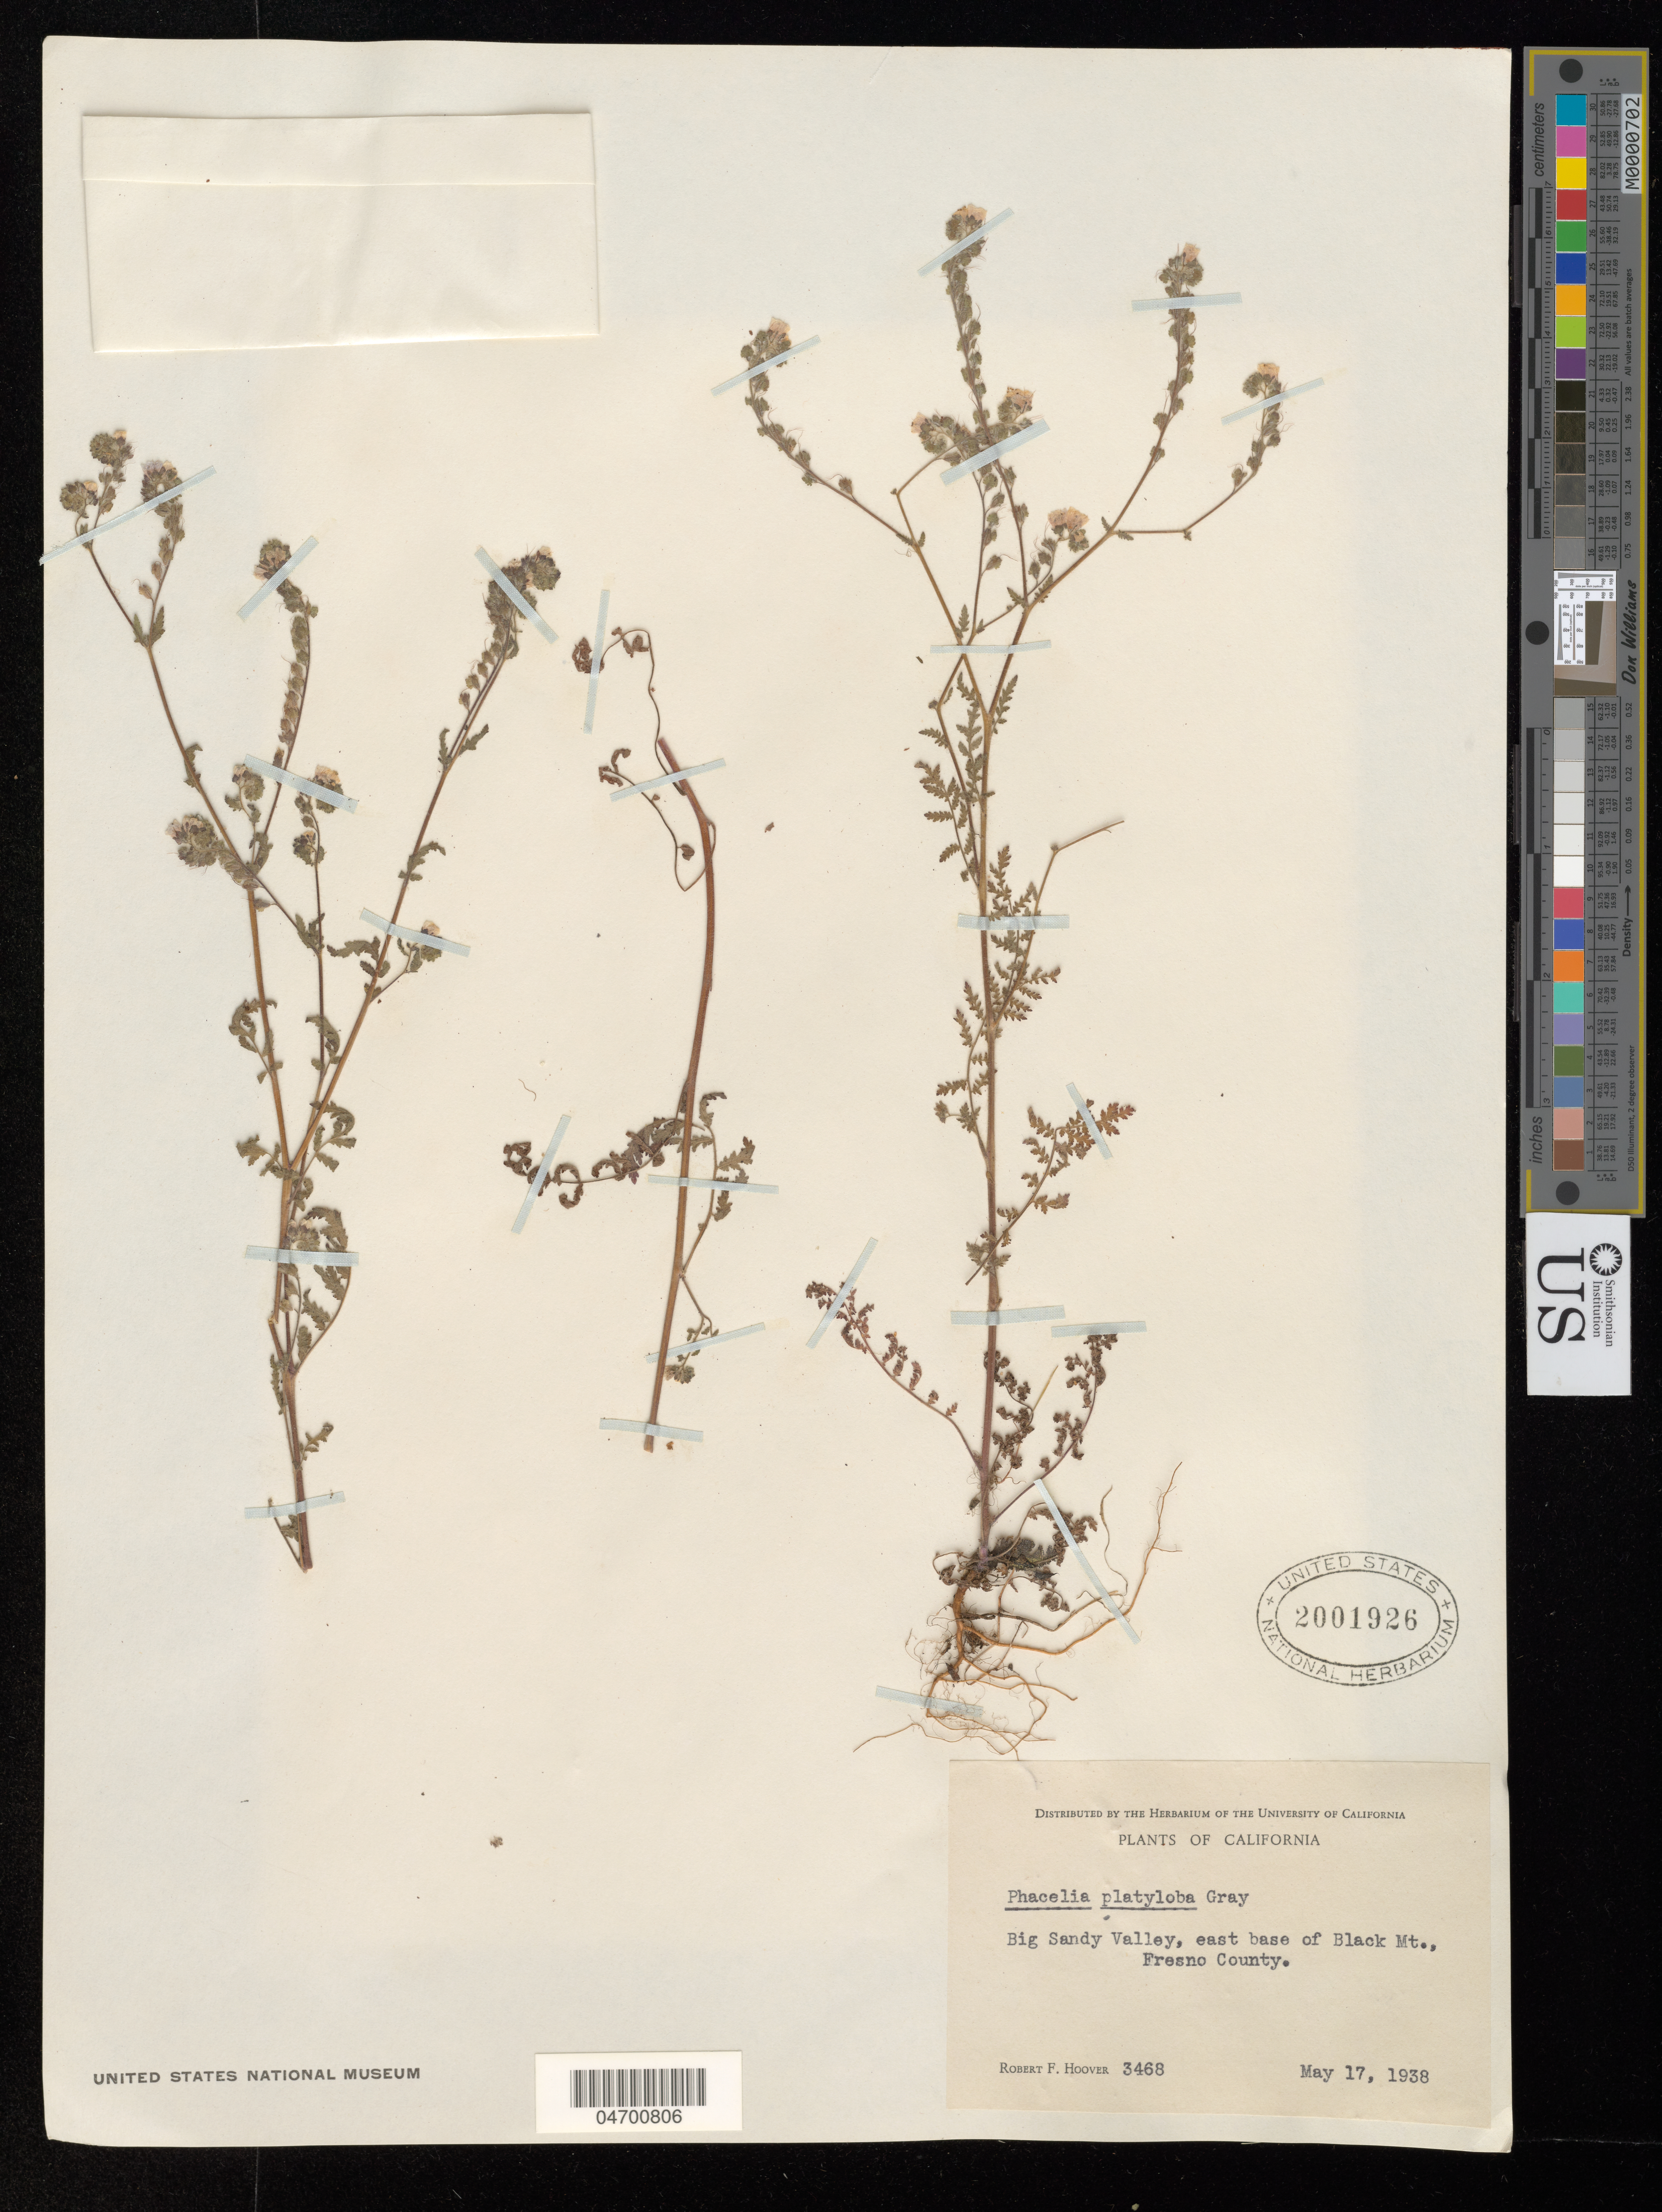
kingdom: Plantae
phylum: Tracheophyta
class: Magnoliopsida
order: Boraginales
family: Hydrophyllaceae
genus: Phacelia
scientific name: Phacelia platyloba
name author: A. Gray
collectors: R. F. Hoover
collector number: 3468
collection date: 1938-05-17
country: United States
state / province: California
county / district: Fresno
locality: Big Sandy Valley, east base of Black Mt., Fresno County.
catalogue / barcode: US 2001926